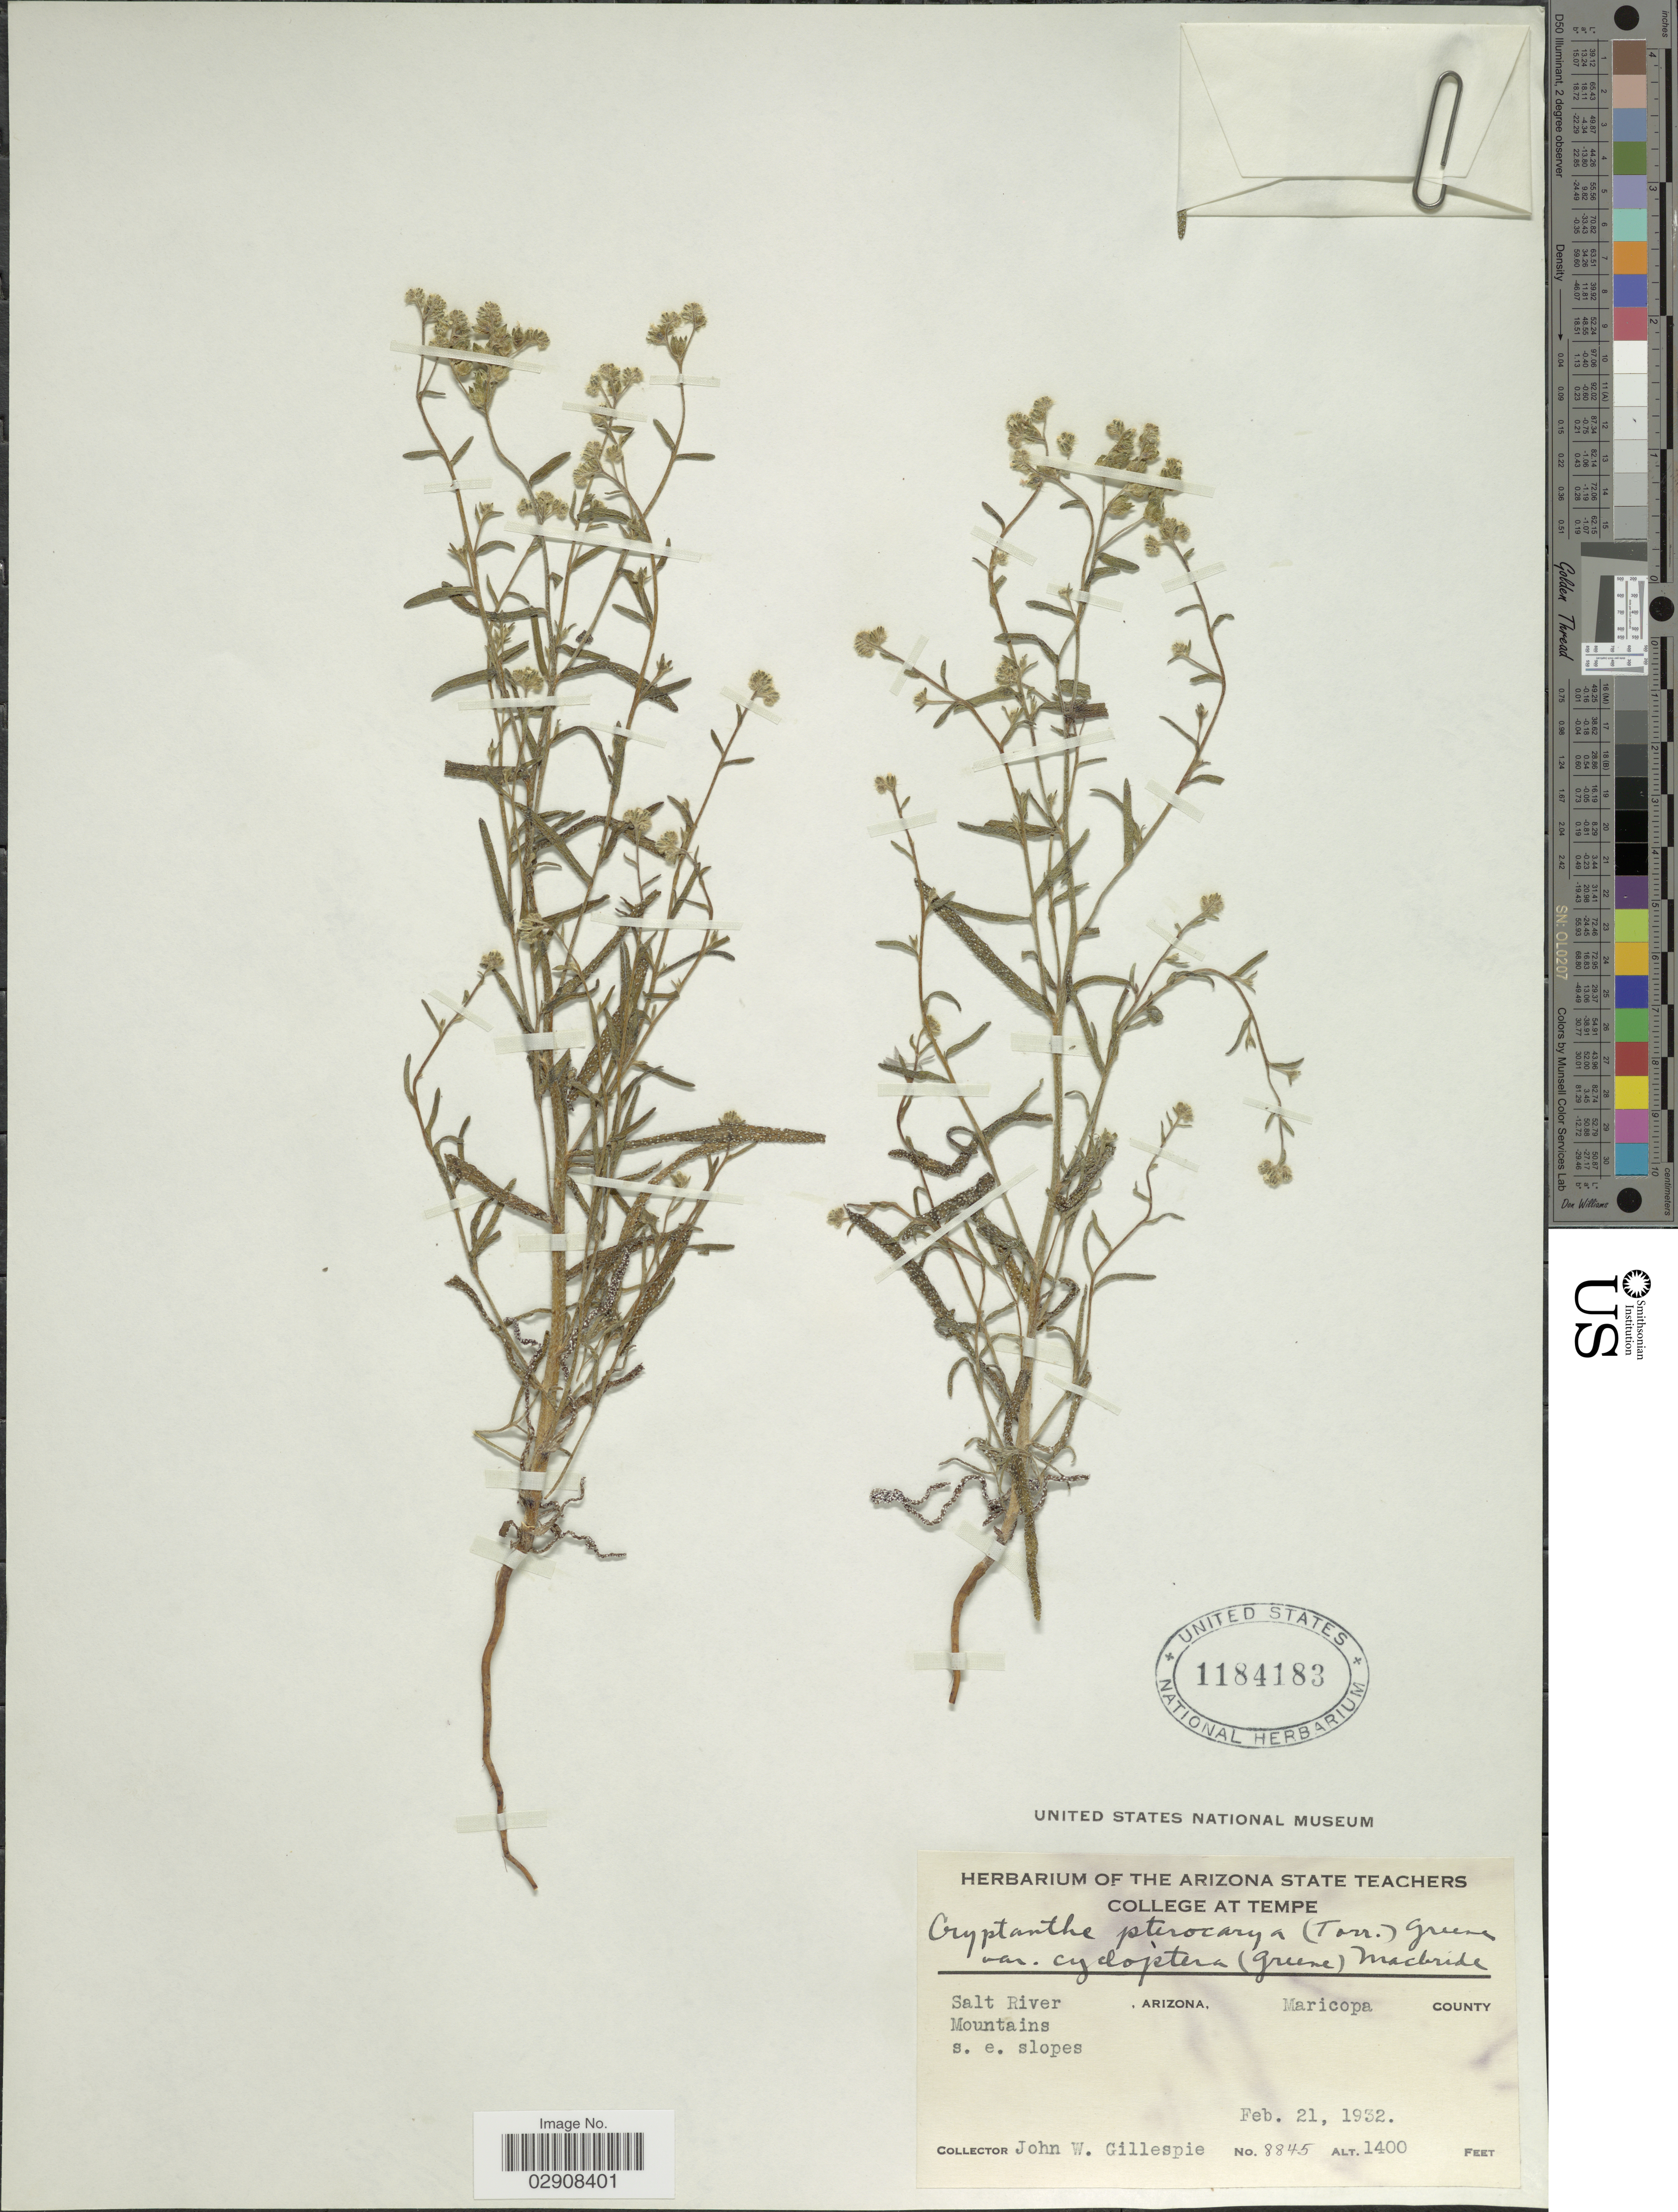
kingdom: Plantae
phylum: Tracheophyta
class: Magnoliopsida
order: Boraginales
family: Boraginaceae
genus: Cryptantha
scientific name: Cryptantha pterocarya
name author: (Torr.) Greene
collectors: J. W. Gillespie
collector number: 8845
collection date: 1932-02-21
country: United States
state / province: Arizona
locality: Salt River Mountains, s.e. slopes. Maricopa County.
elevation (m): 427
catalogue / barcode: US 1184183